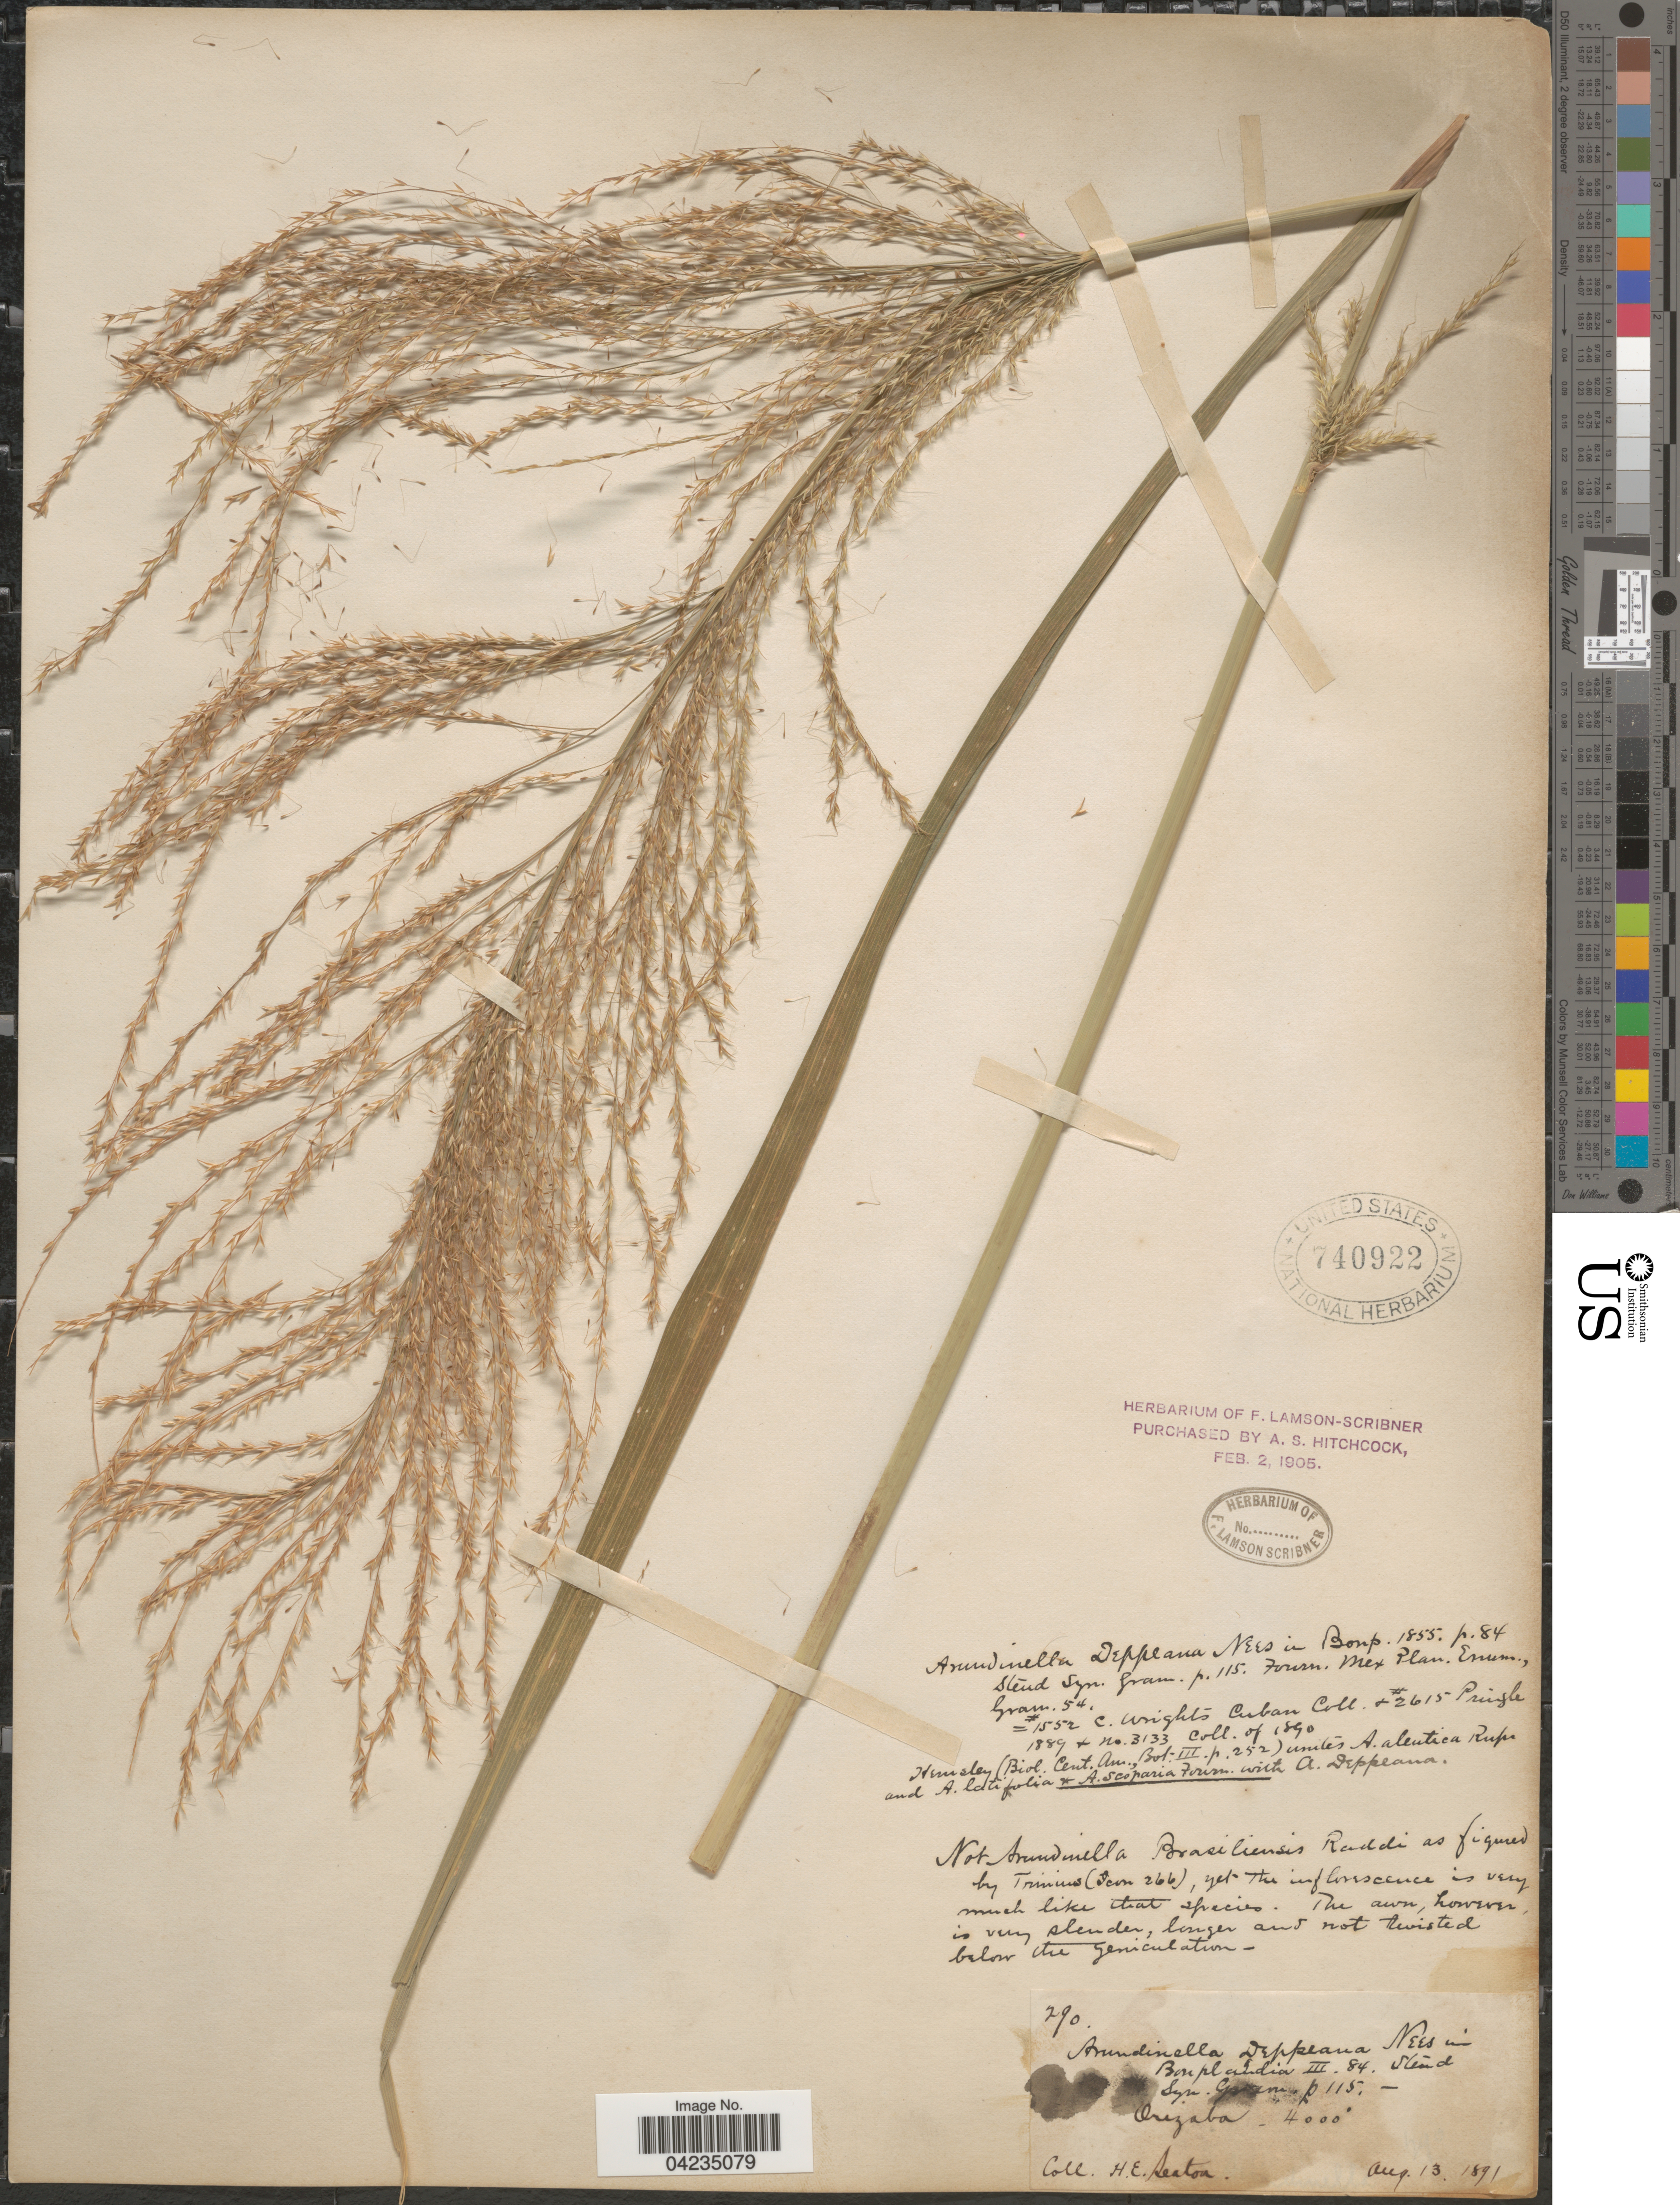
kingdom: Plantae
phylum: Tracheophyta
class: Liliopsida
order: Poales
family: Poaceae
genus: Arundinella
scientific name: Arundinella deppeana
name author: Nees ex Steud.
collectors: H. Seaton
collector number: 290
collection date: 1891-08-13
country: Mexico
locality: Orizaba.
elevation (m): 1219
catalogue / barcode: US 740922